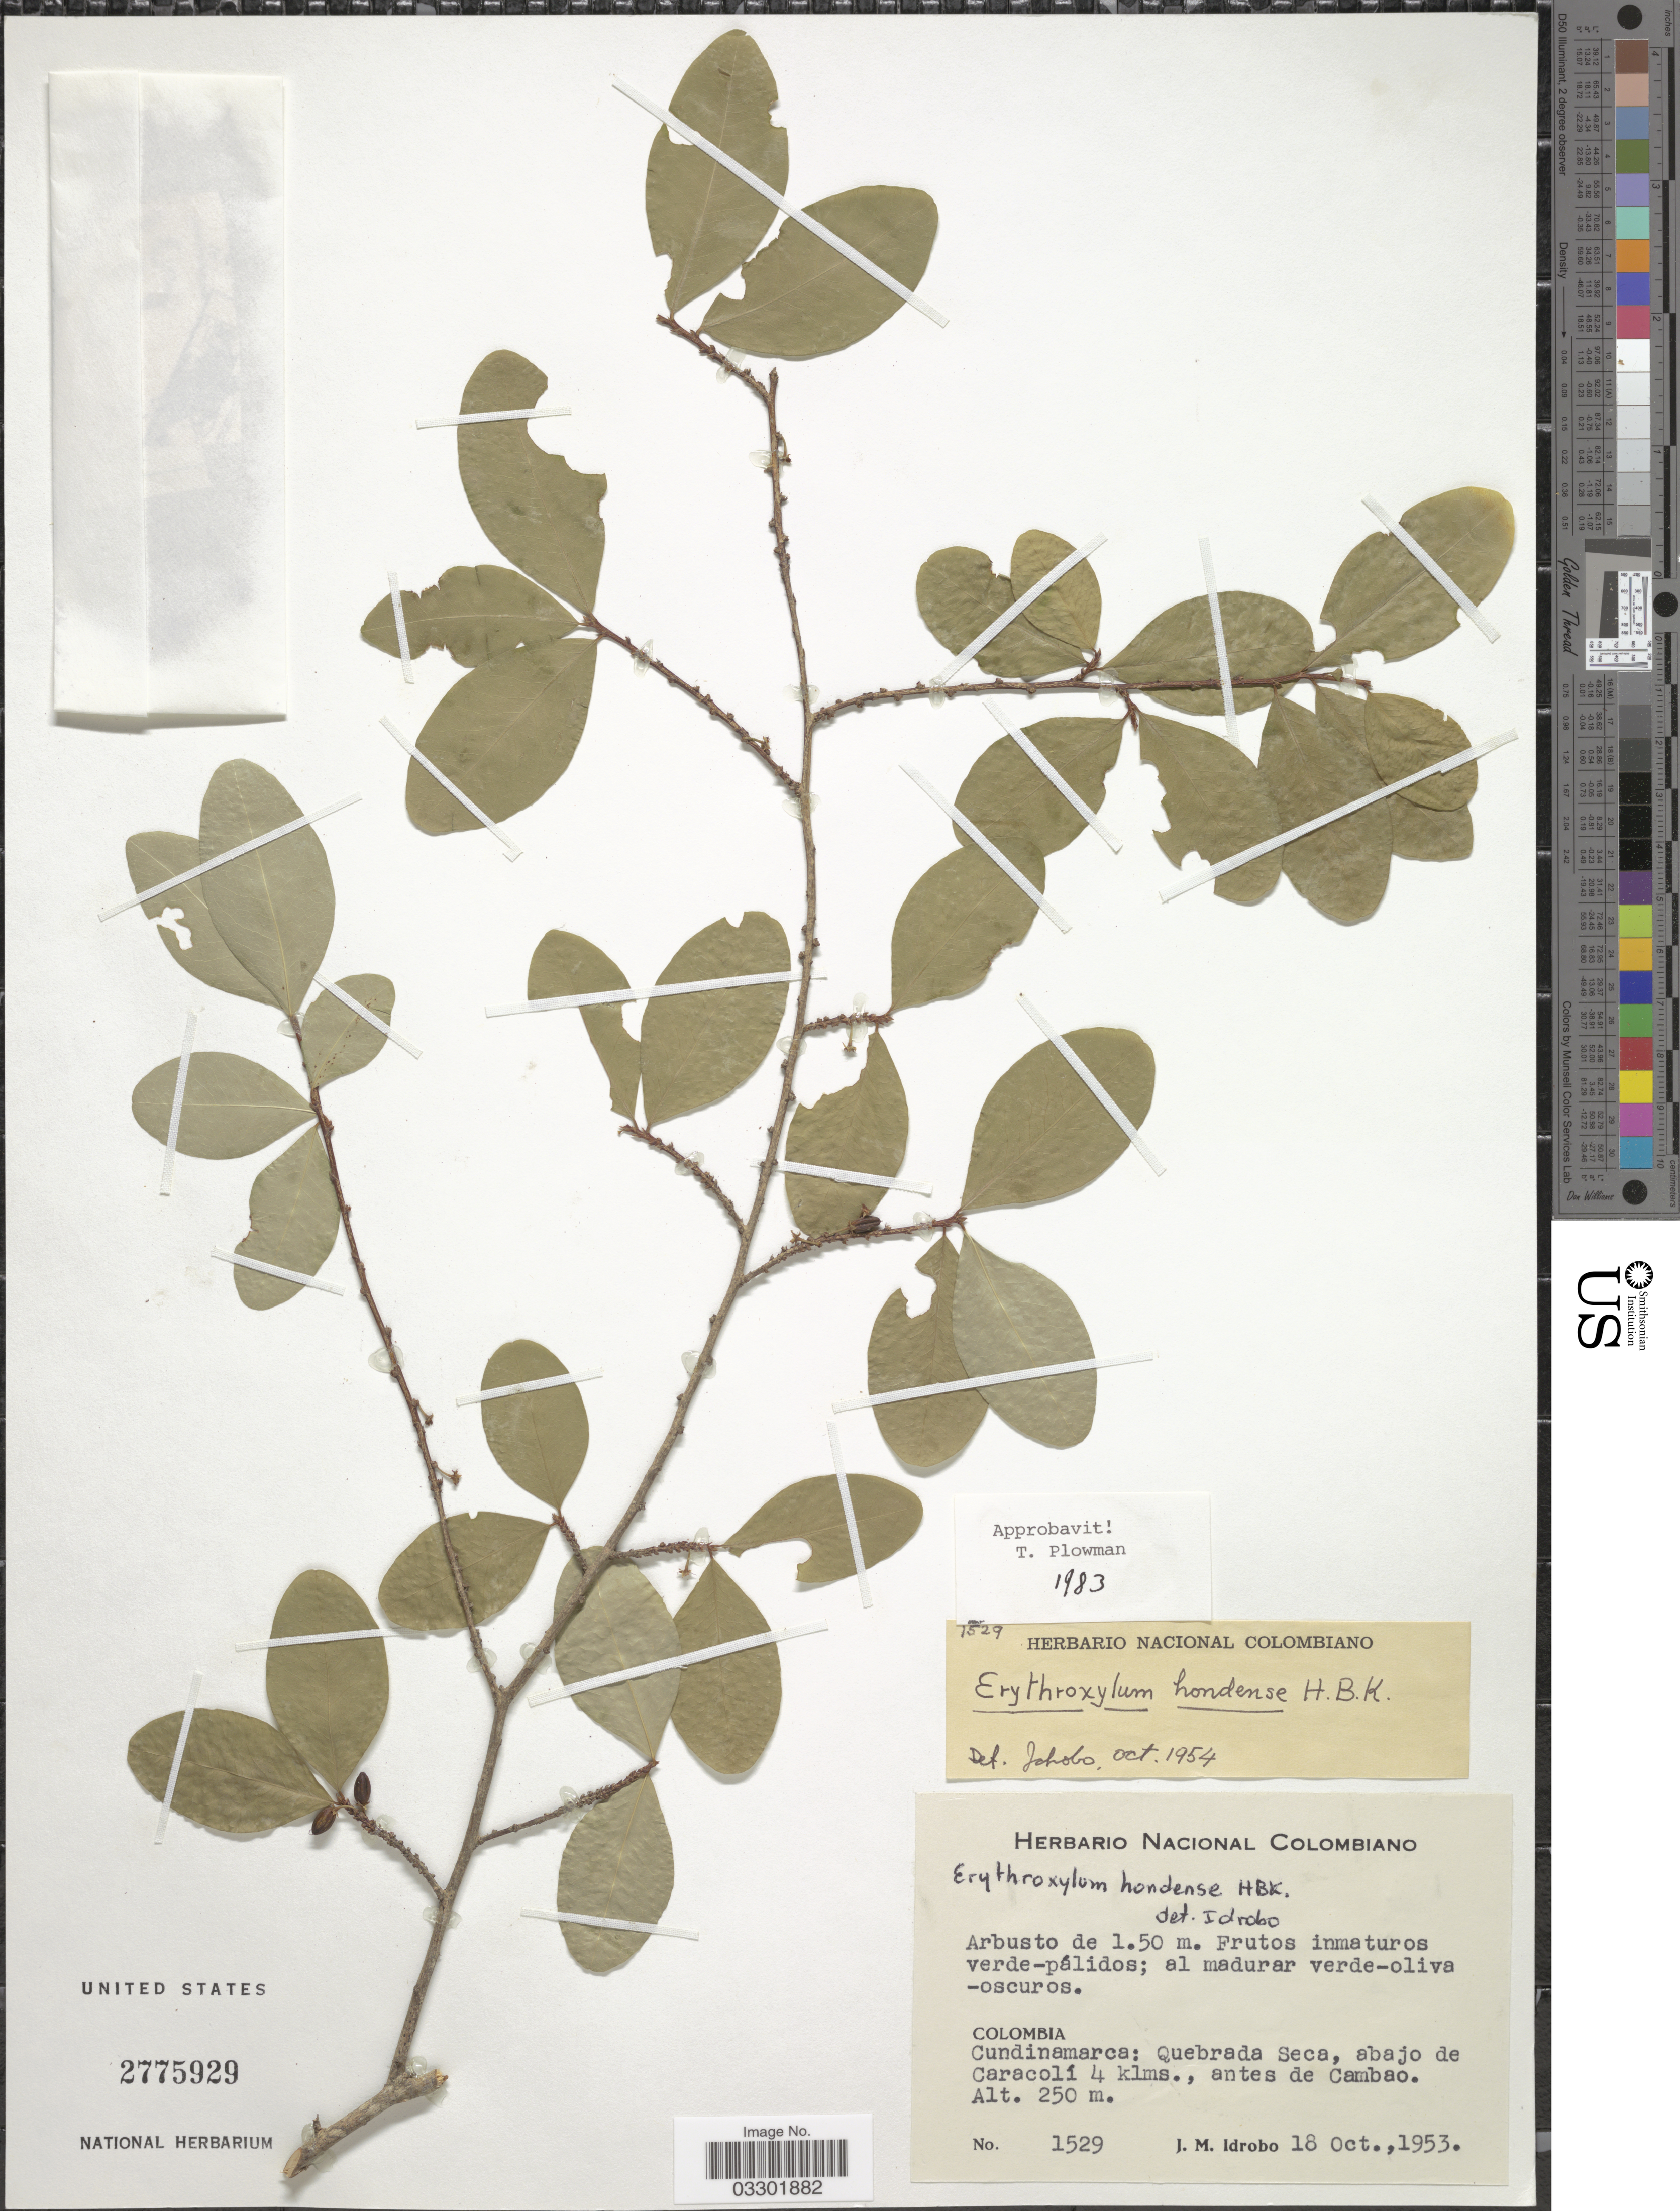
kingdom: Plantae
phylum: Tracheophyta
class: Magnoliopsida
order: Malpighiales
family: Erythroxylaceae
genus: Erythroxylum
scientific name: Erythroxylum hondense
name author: Kunth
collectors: J. M. Idrobo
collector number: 1529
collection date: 1953-10-18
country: Colombia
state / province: Cundinamarca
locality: Quebrada Seca, abajo de Caracolí 4 klms., antes de Cambao.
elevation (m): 250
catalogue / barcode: US 2775929